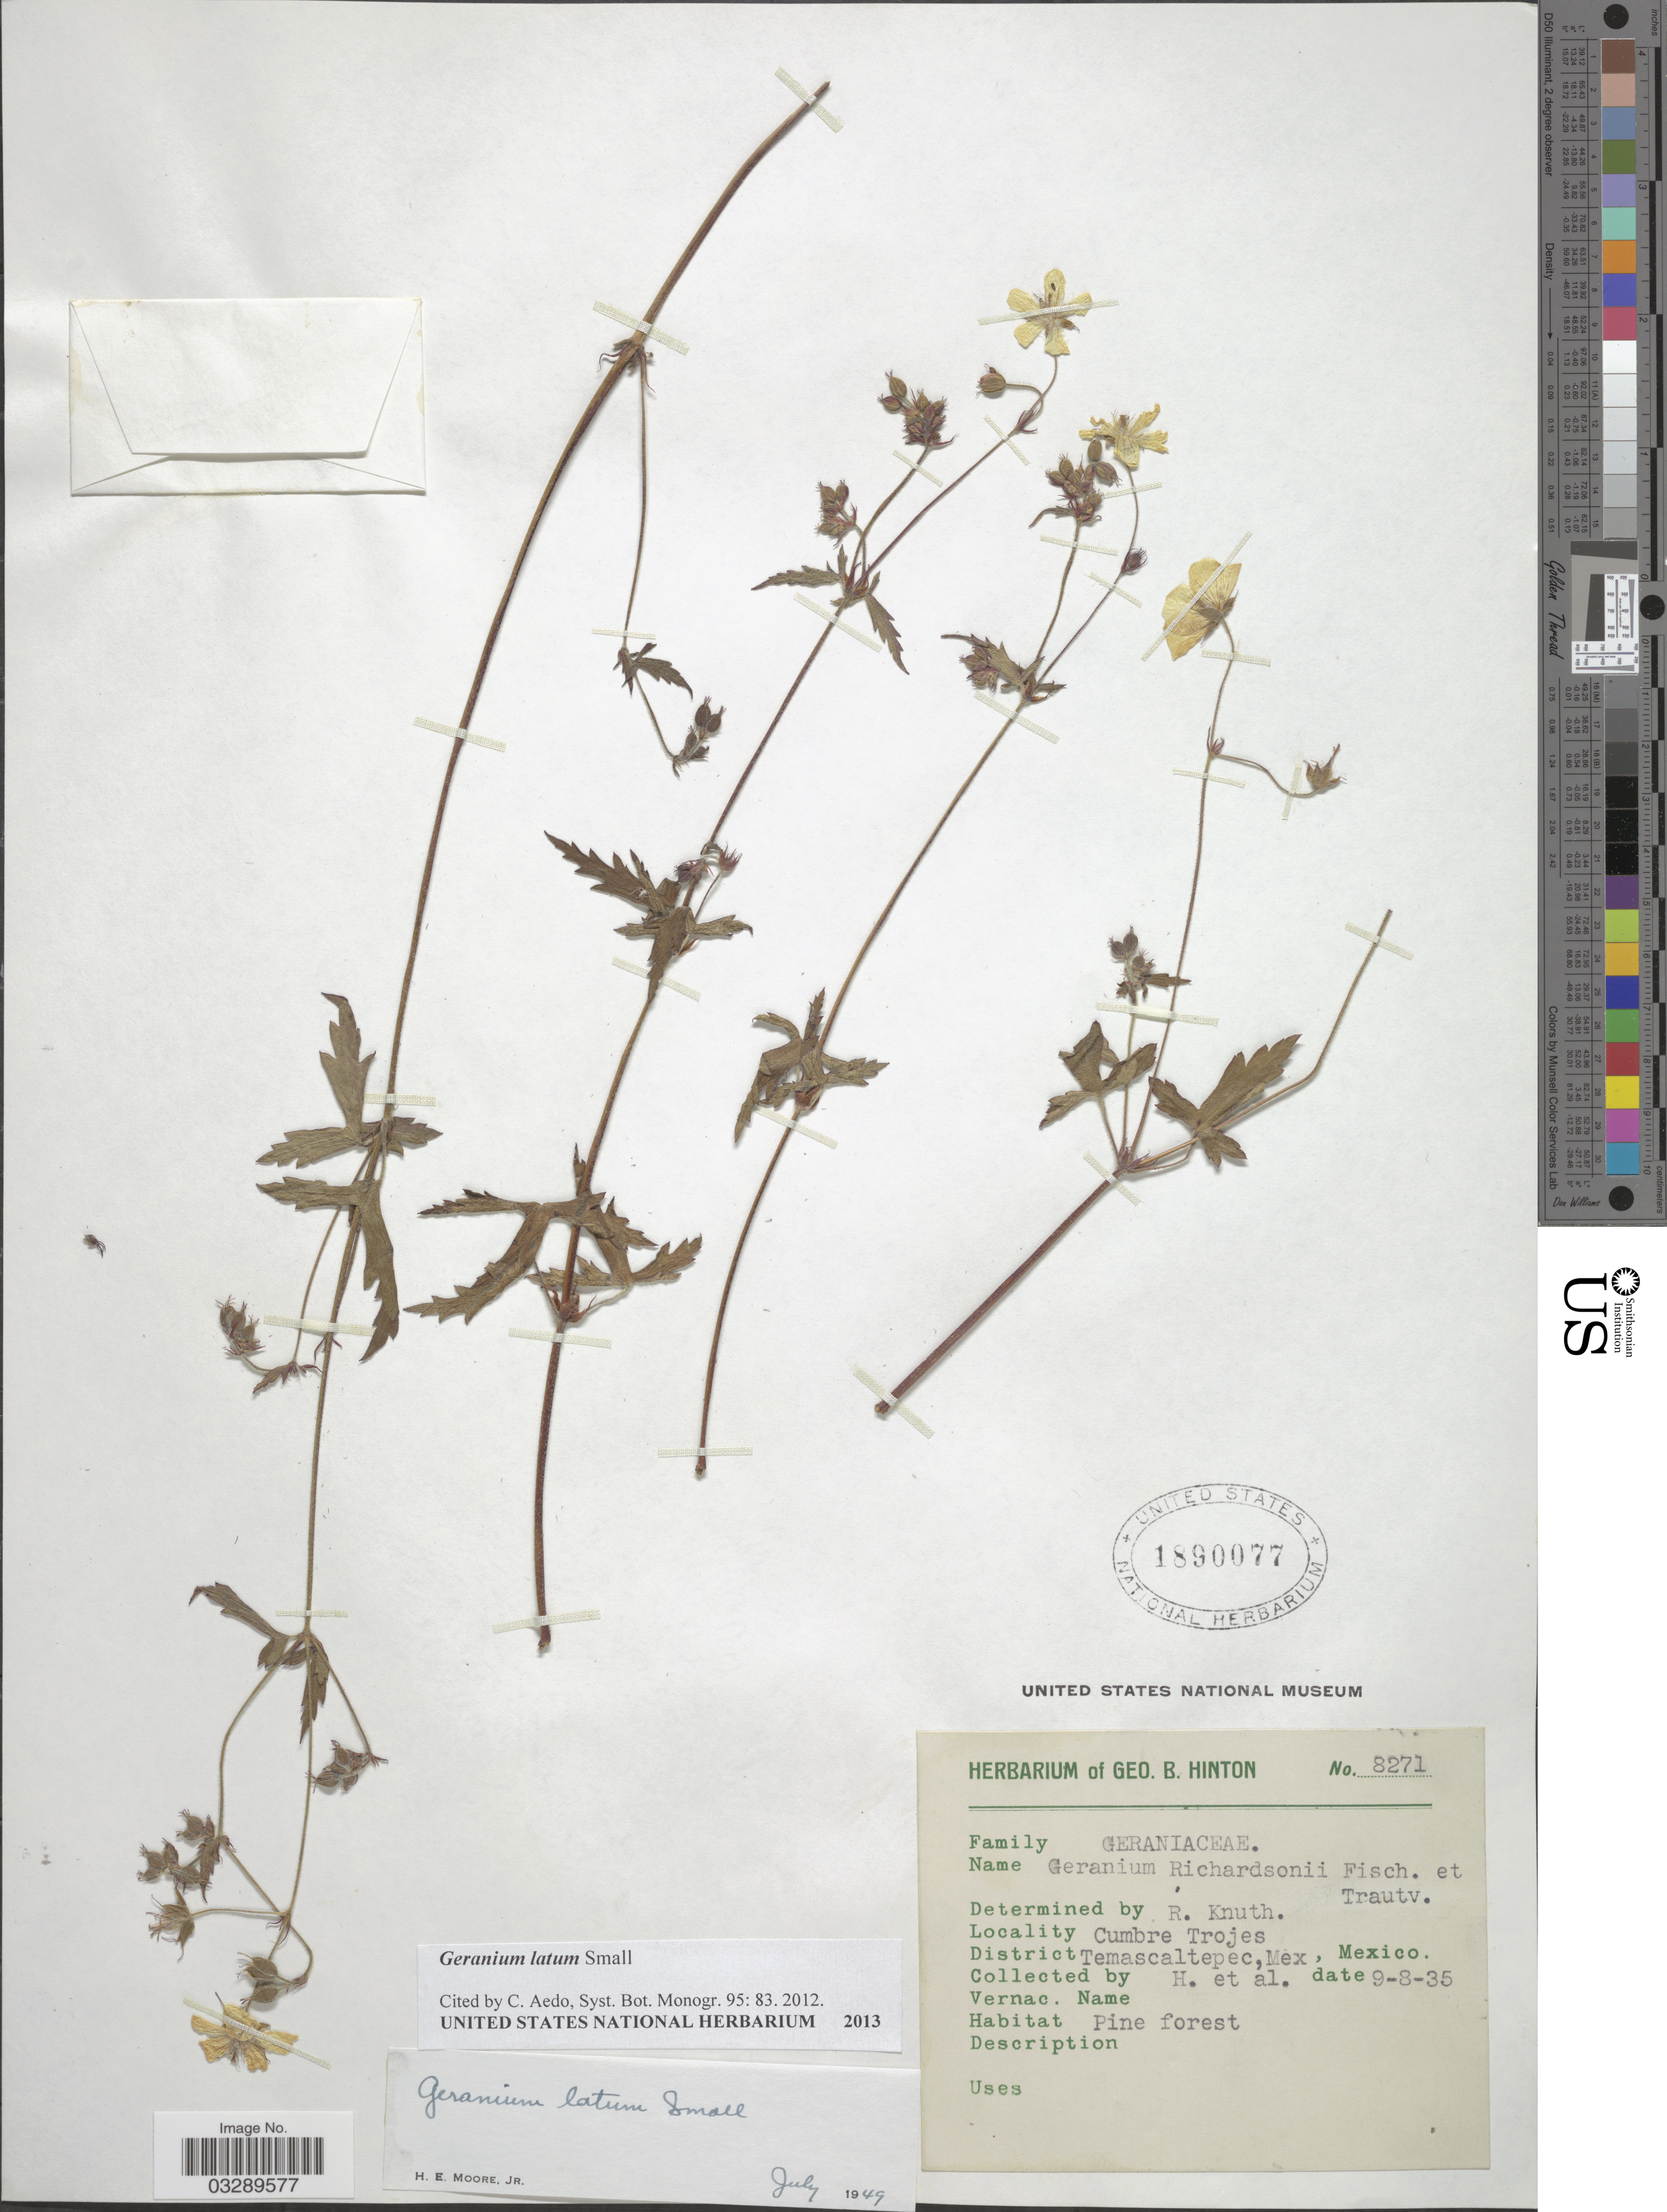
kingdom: Plantae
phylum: Tracheophyta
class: Magnoliopsida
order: Geraniales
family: Geraniaceae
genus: Geranium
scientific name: Geranium latum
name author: Small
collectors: G. B. Hinton & et al.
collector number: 8271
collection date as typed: Transcribed d/m/y: 9/8/35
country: Mexico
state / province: México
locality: Cumbre Trojes. District Temascaltepec, Mex.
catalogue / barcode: US 1890077